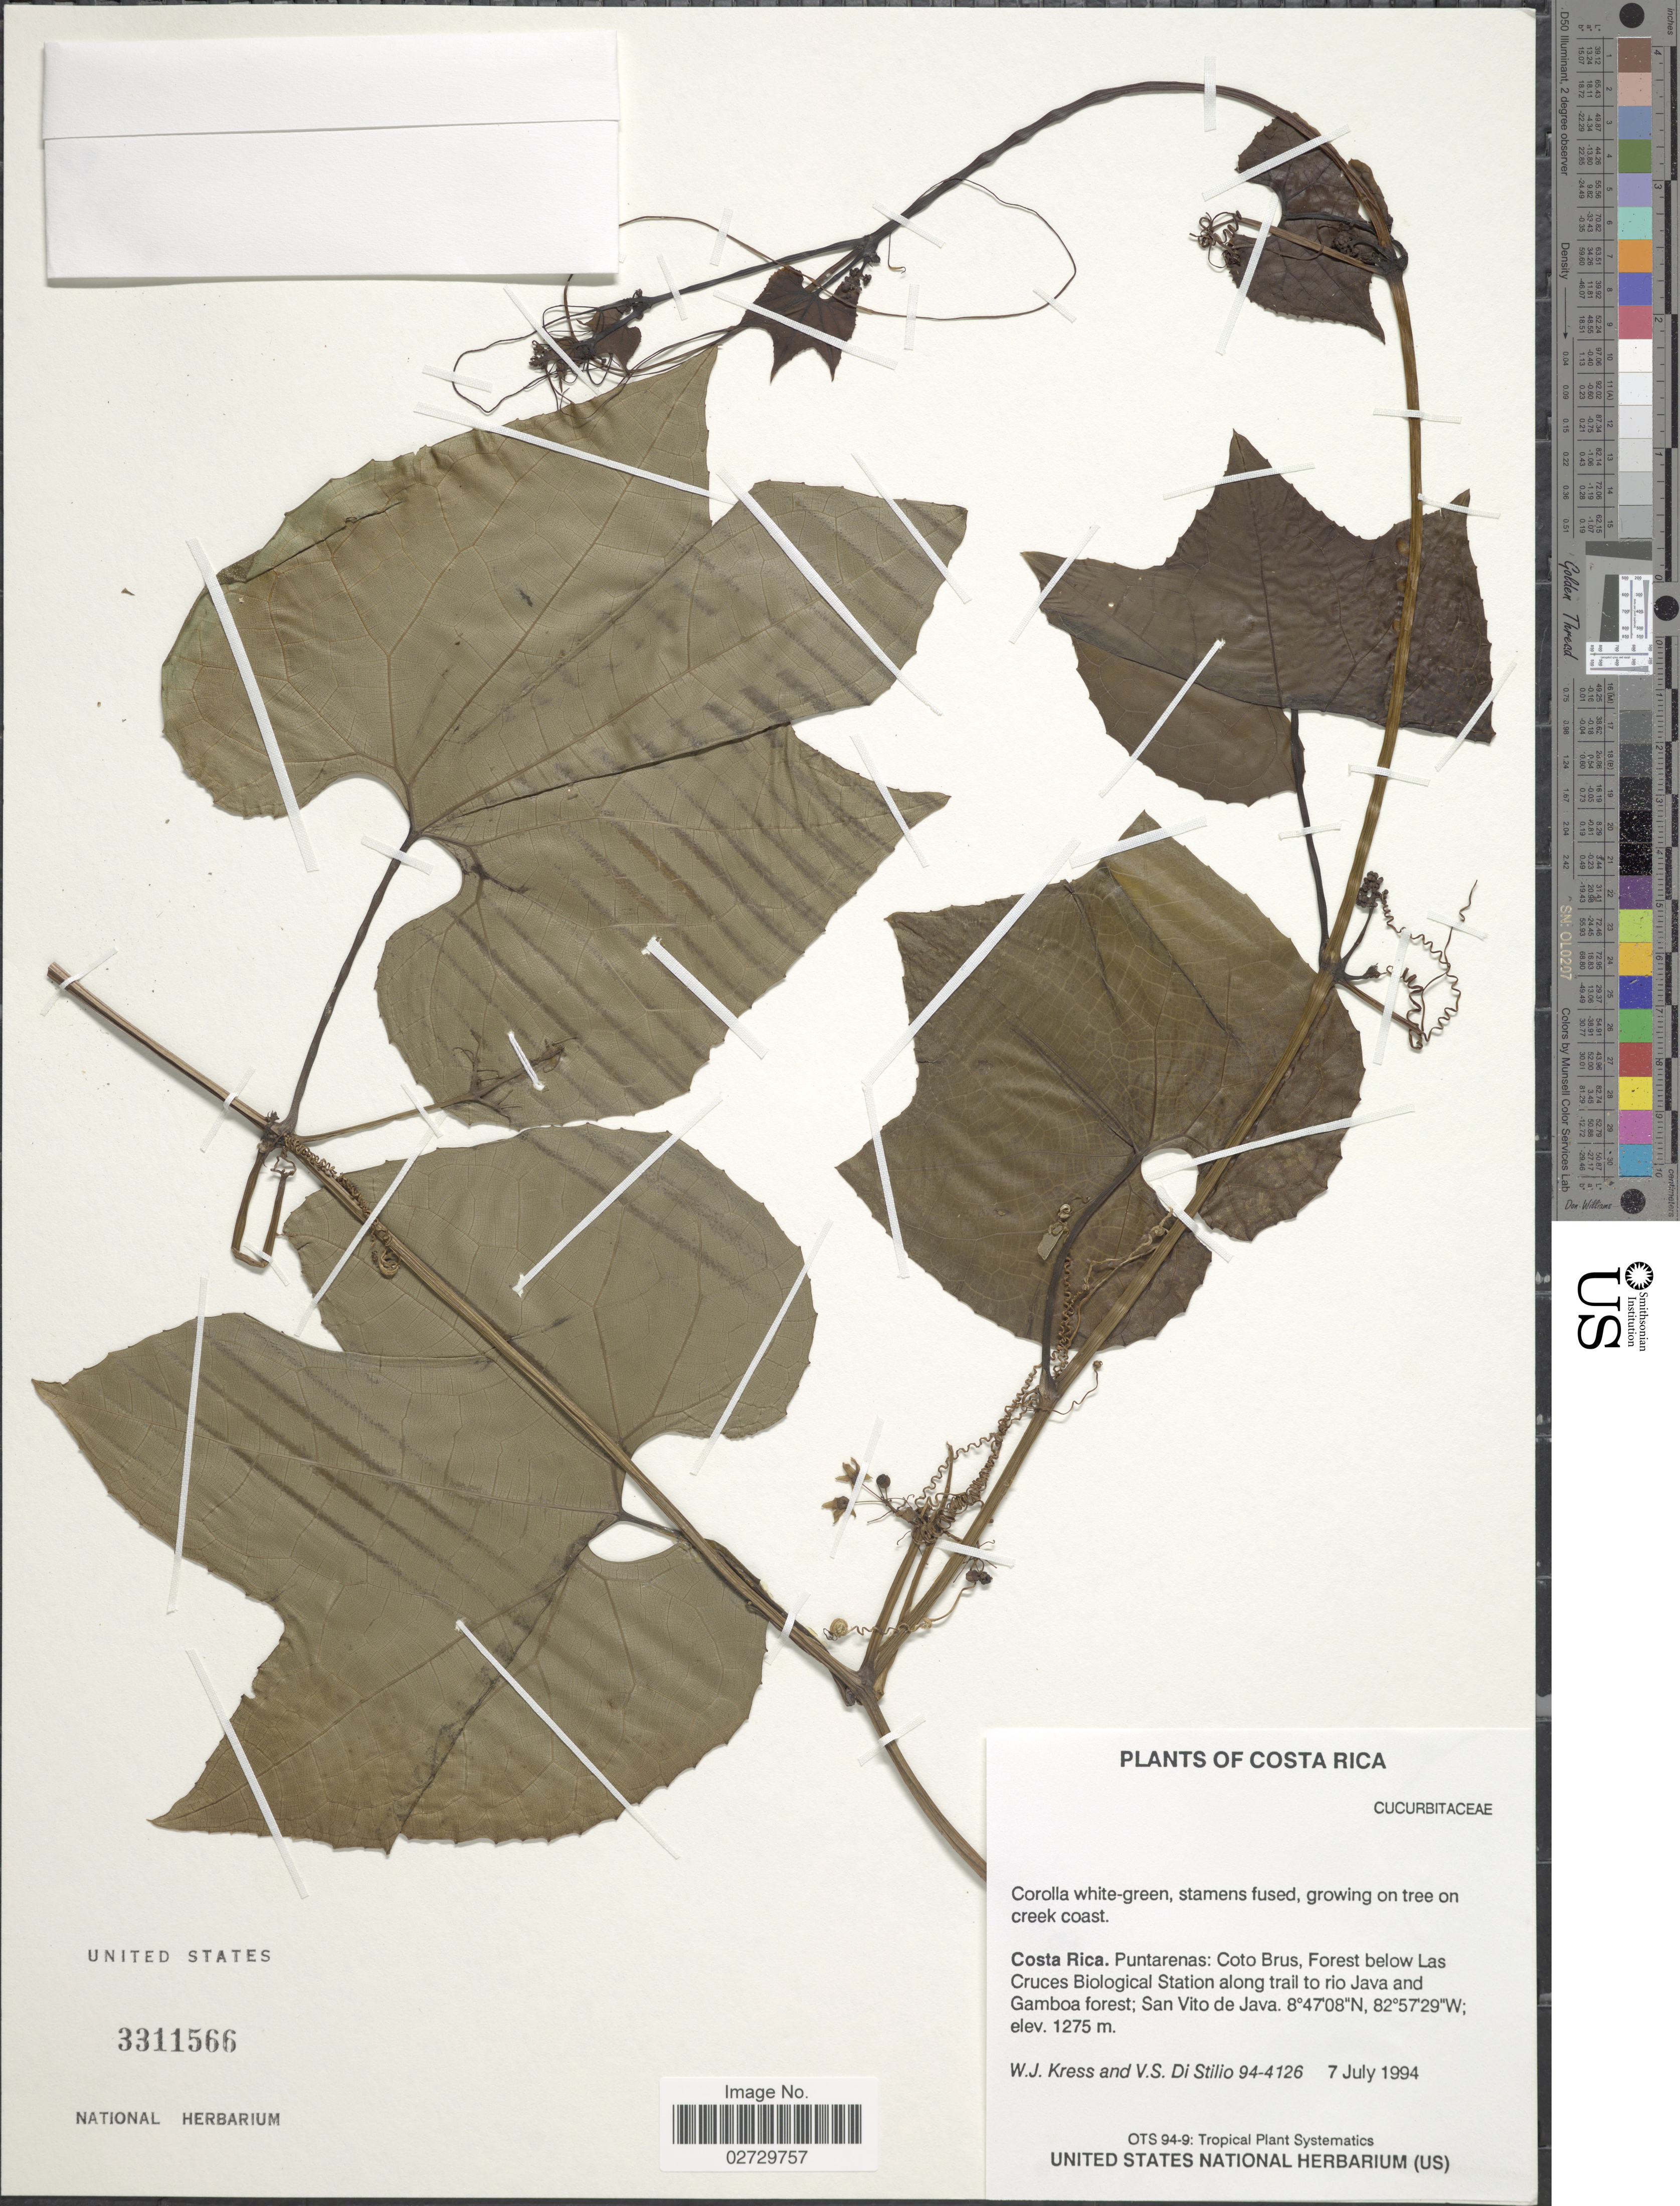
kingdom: Plantae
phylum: Tracheophyta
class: Magnoliopsida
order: Cucurbitales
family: Cucurbitaceae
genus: Sechium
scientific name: Sechium sp.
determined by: Nee, Michael H.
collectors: W. J. Kress & V. Di Stilio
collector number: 94-4126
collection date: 1994-07-07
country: Costa Rica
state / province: Puntarenas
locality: Coto Brus, Forest below Las Cruces Biological Station along trail to rio Java and Gamboa forest; San Vito de Java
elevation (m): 1275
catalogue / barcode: US 3311566